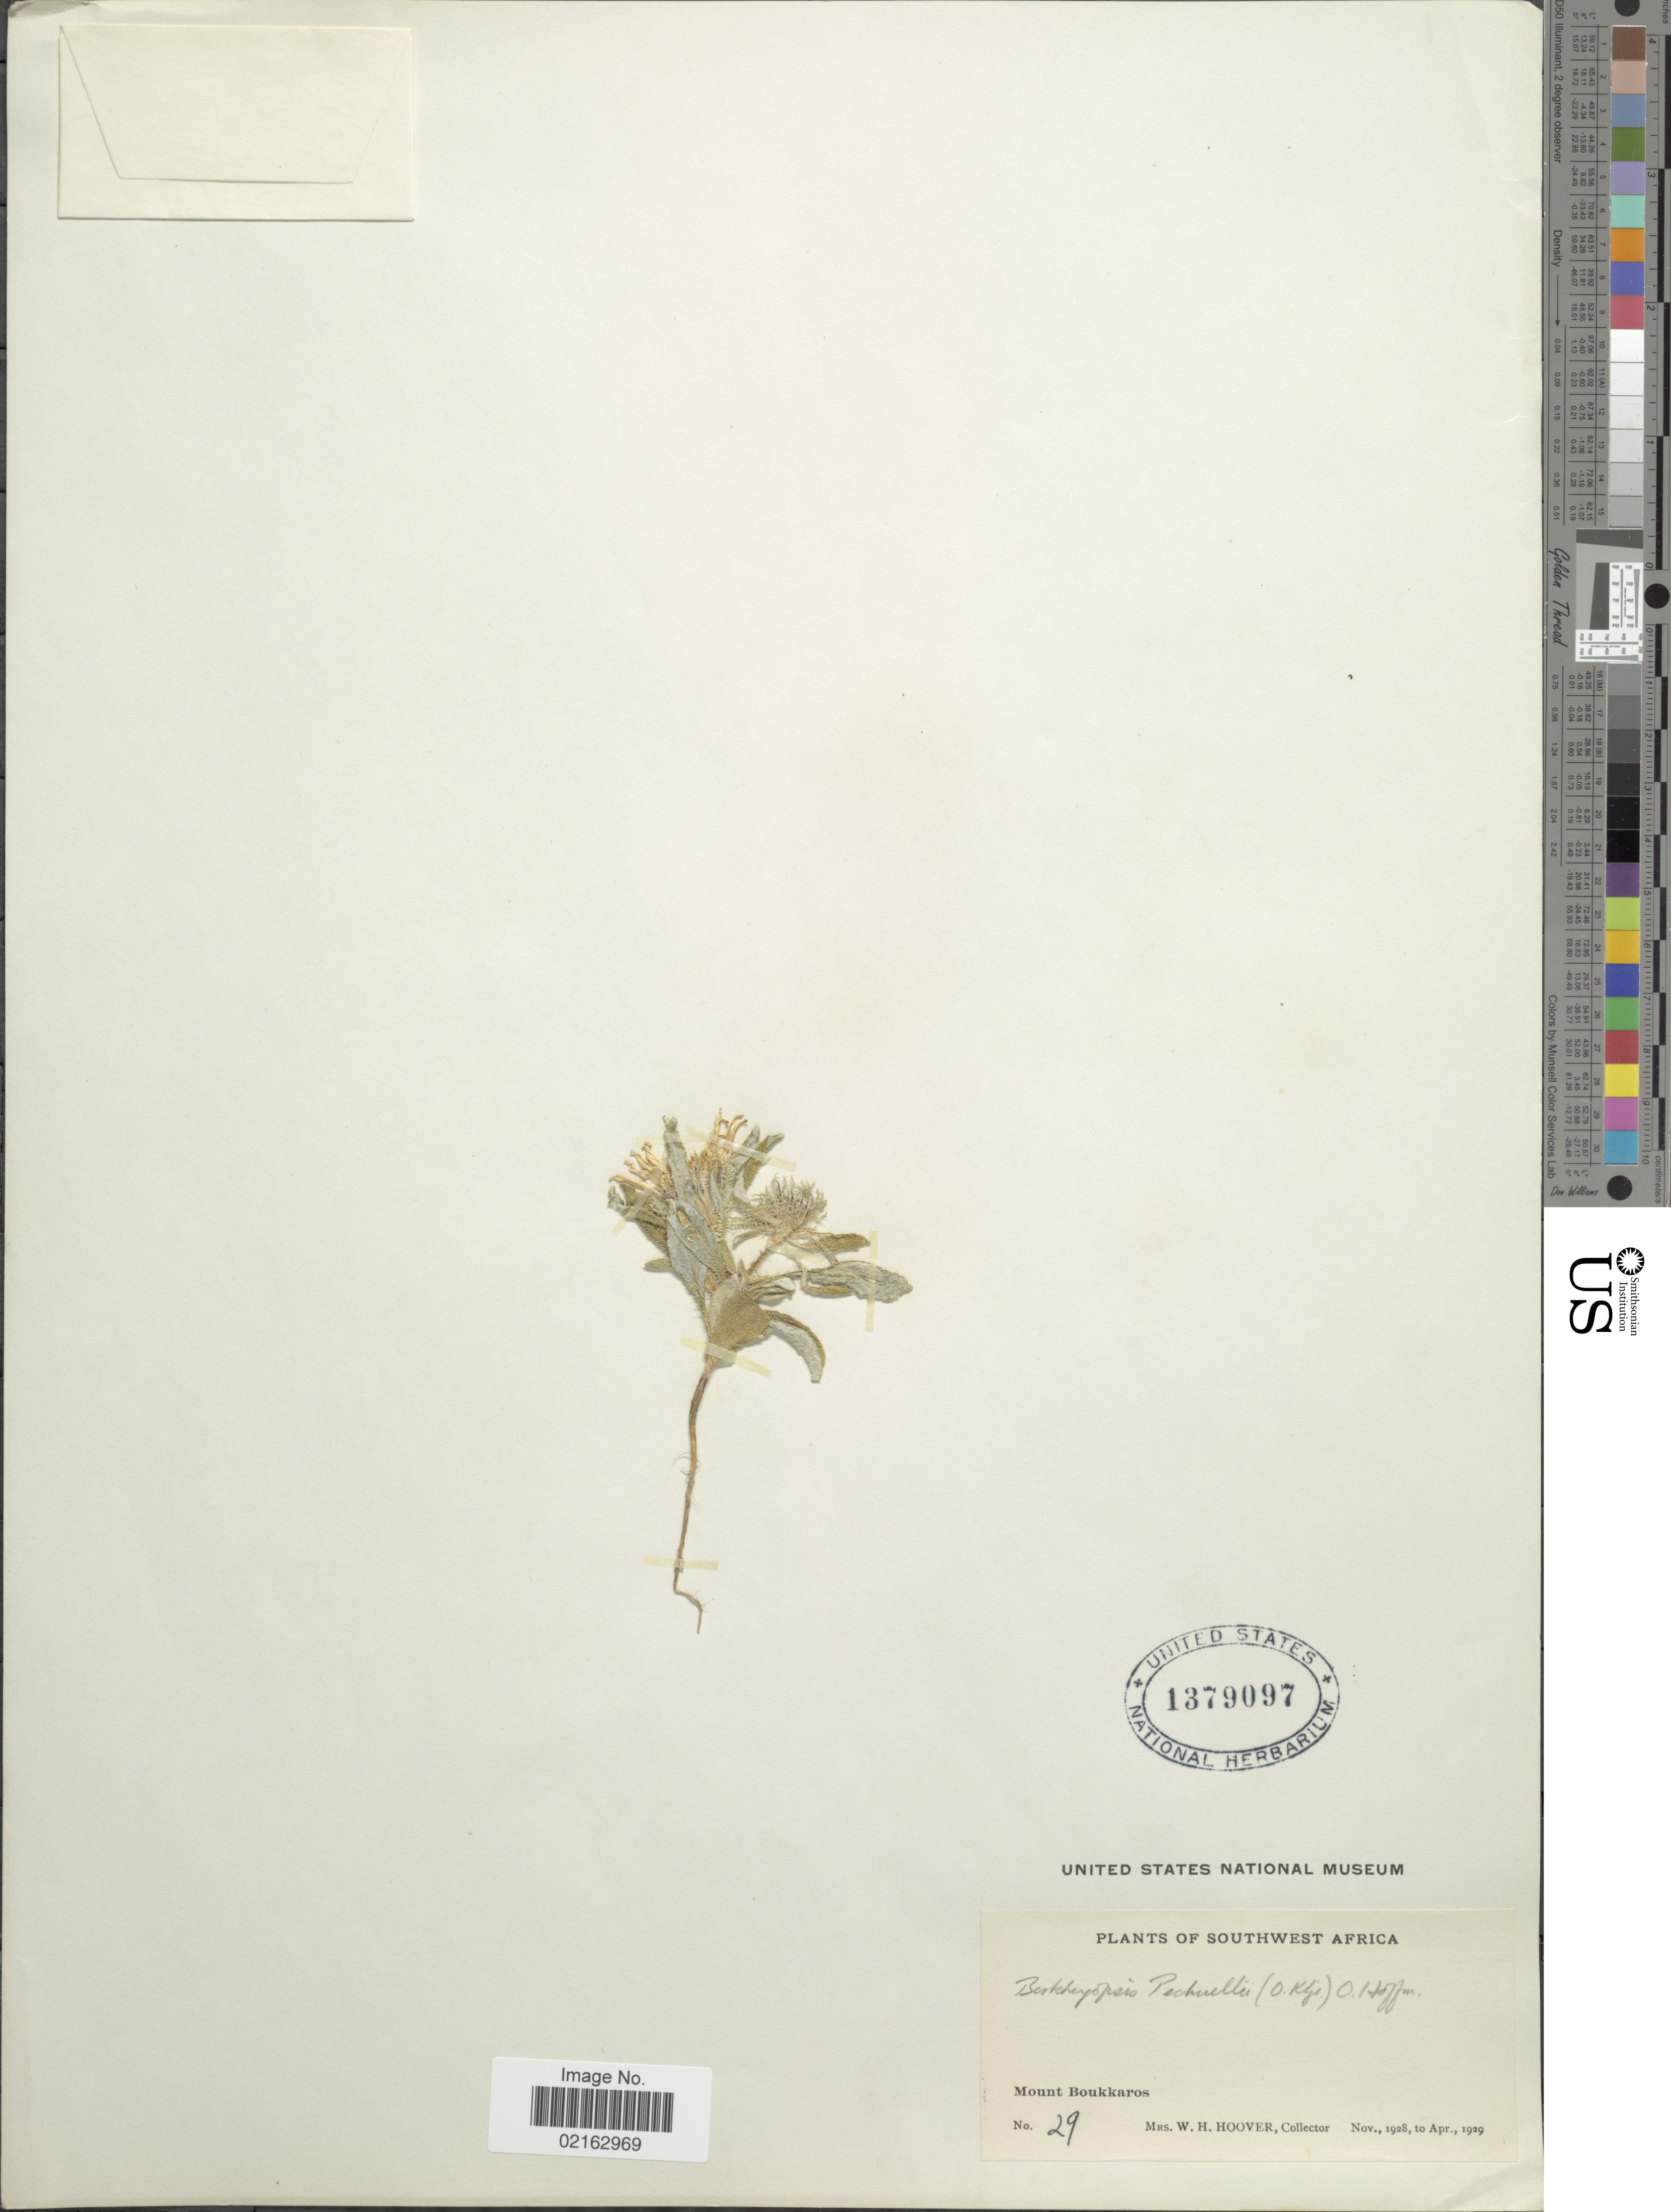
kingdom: Plantae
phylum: Tracheophyta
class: Magnoliopsida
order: Asterales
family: Asteraceae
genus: Hirpicium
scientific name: Hirpicium gazanioides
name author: (Harv.) Roessler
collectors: W. H. Hoover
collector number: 29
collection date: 1928-11/1929-04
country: Namibia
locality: Southwest Africa. Mount Boukkaros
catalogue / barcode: US 1379097